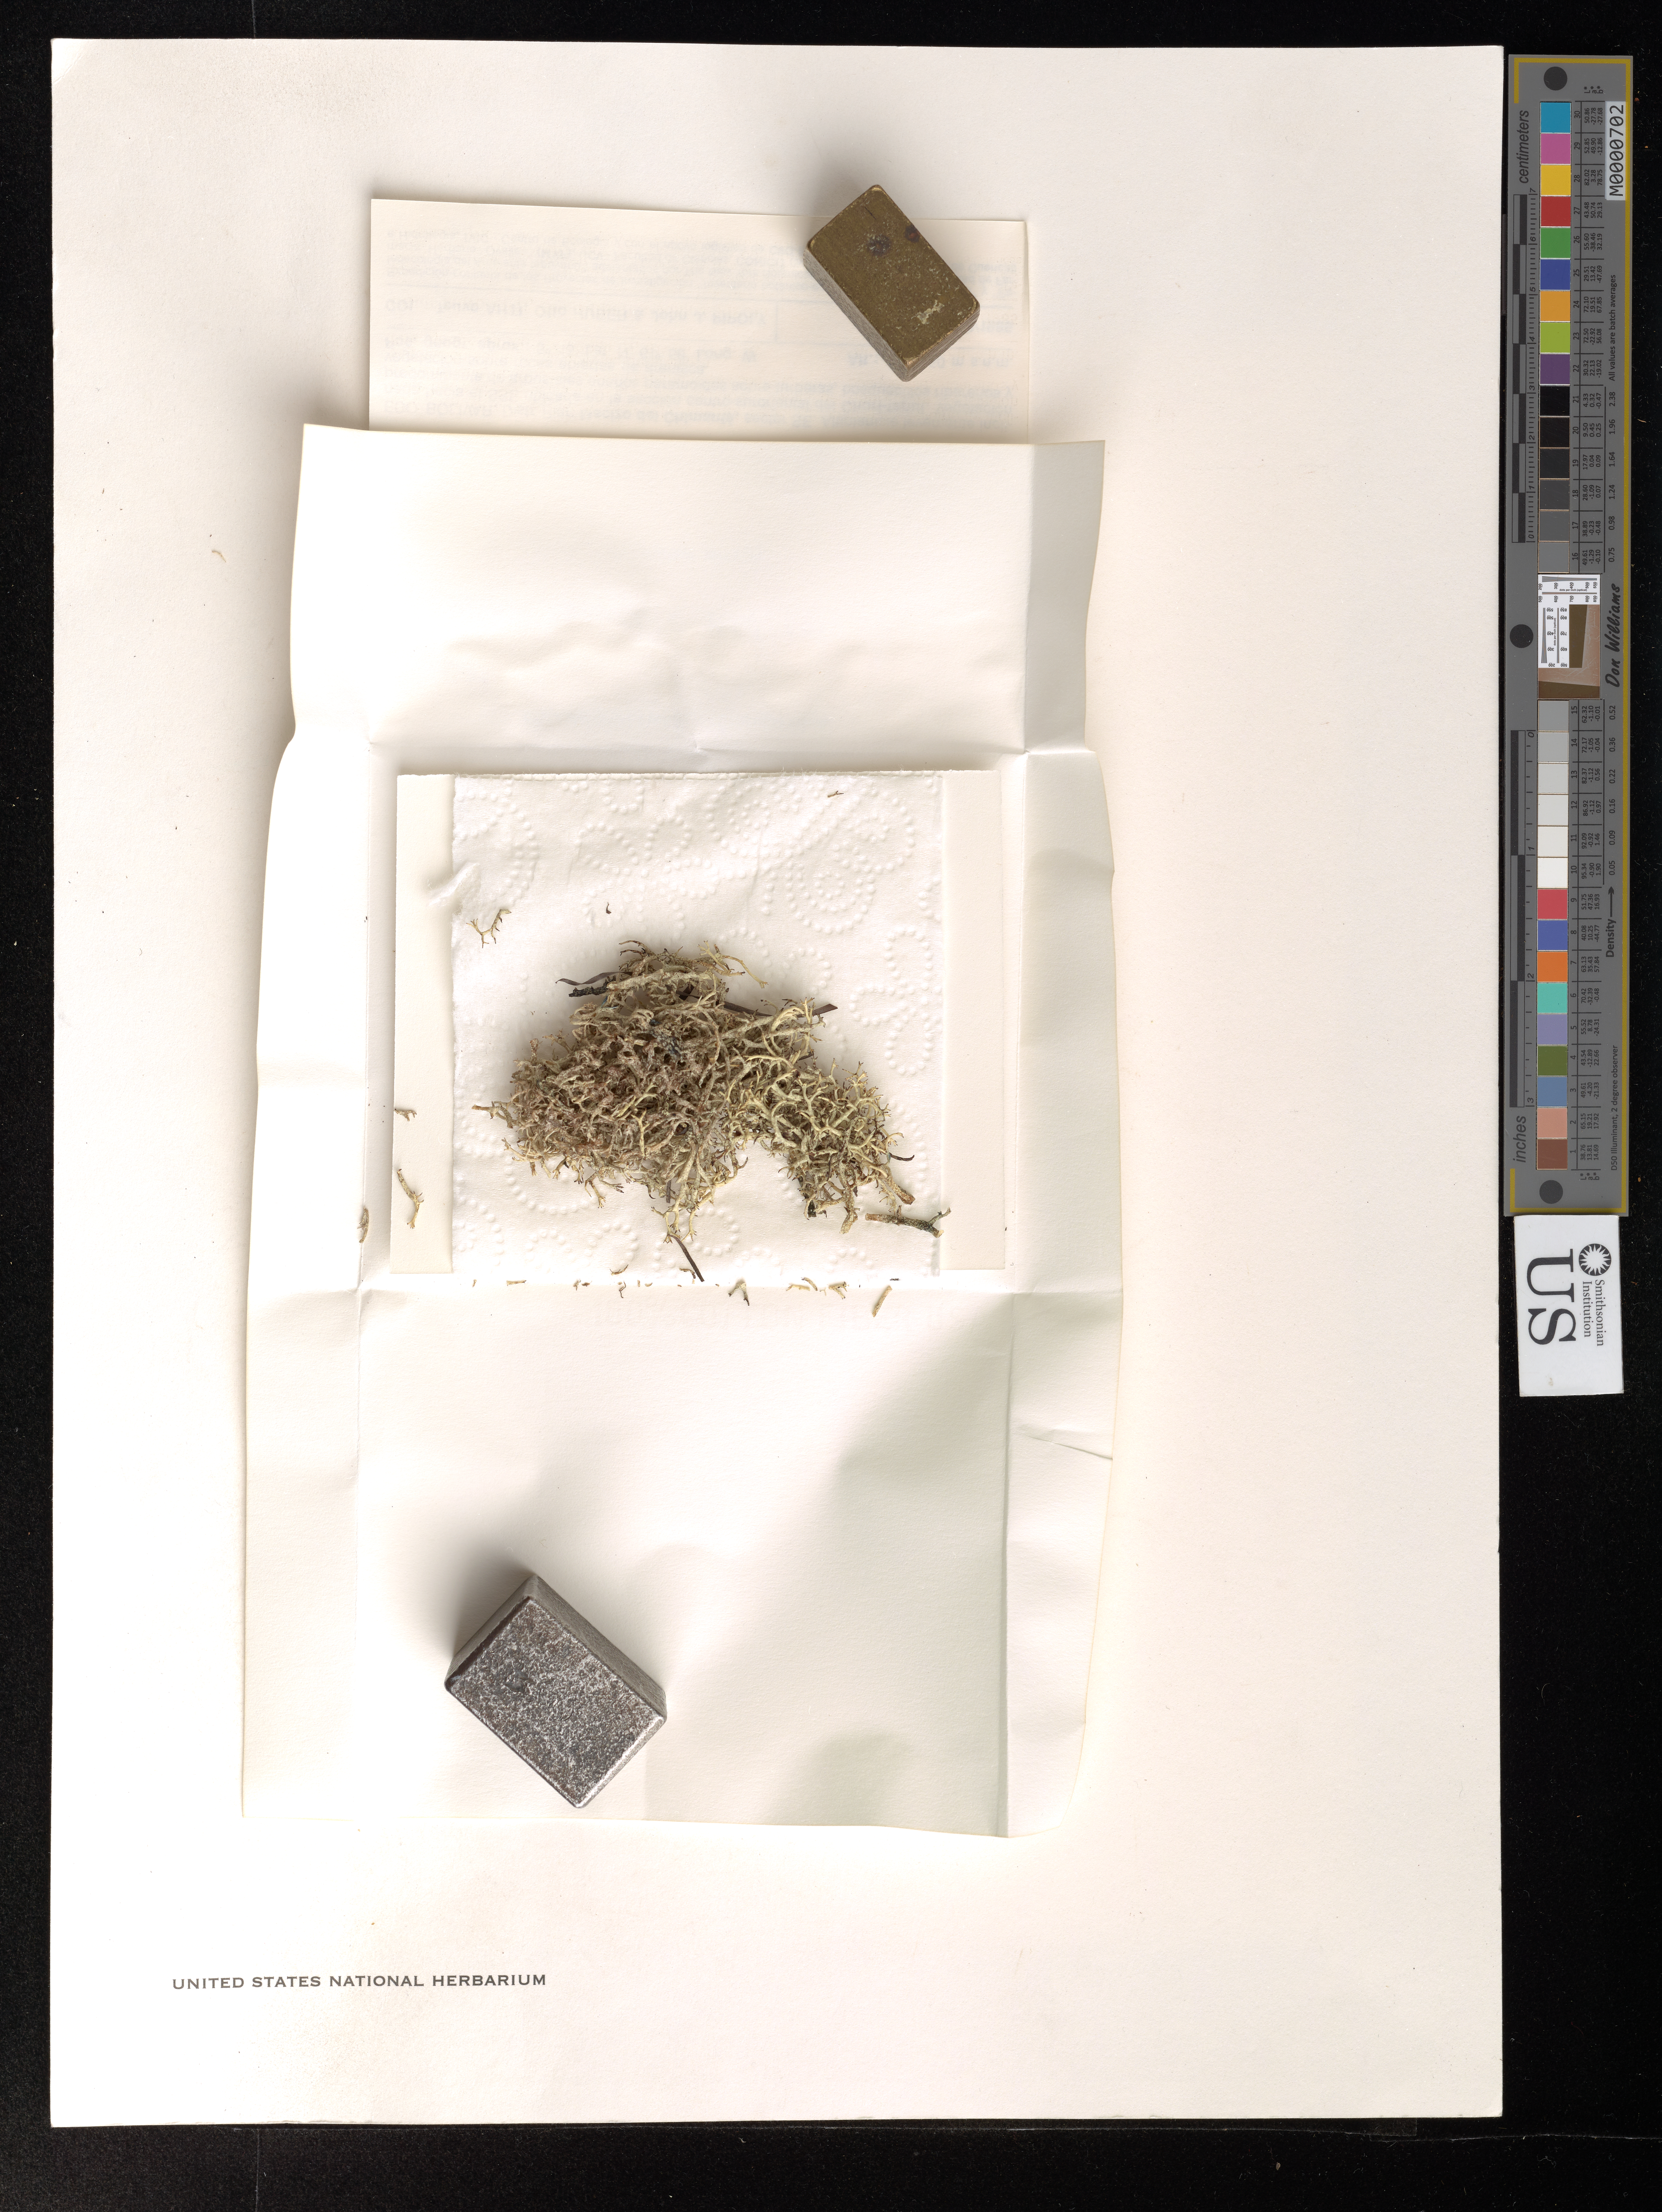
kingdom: Fungi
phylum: Ascomycota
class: Lecanoromycetes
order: Lecanorales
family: Cladoniaceae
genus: Cladonia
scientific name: Cladonia vareschii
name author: Ahti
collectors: T. T. Ahti, O. Huber & J. Pipoly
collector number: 44983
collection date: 1985-02-06/1985-02-08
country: Venezuela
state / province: Bolívar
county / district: Piar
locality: Macizo del Chimanta, Sector SE. Altiplanicie levemente inclinada hacia el SSE ubicada en la seccion centro-suroriental del Churi-tepui.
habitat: Vegetación predominante de arbustales enanos paramoides sobre turberas, bosquecillos ribereños y vegetación sobre rocas abiertas de arenisca.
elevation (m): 2250